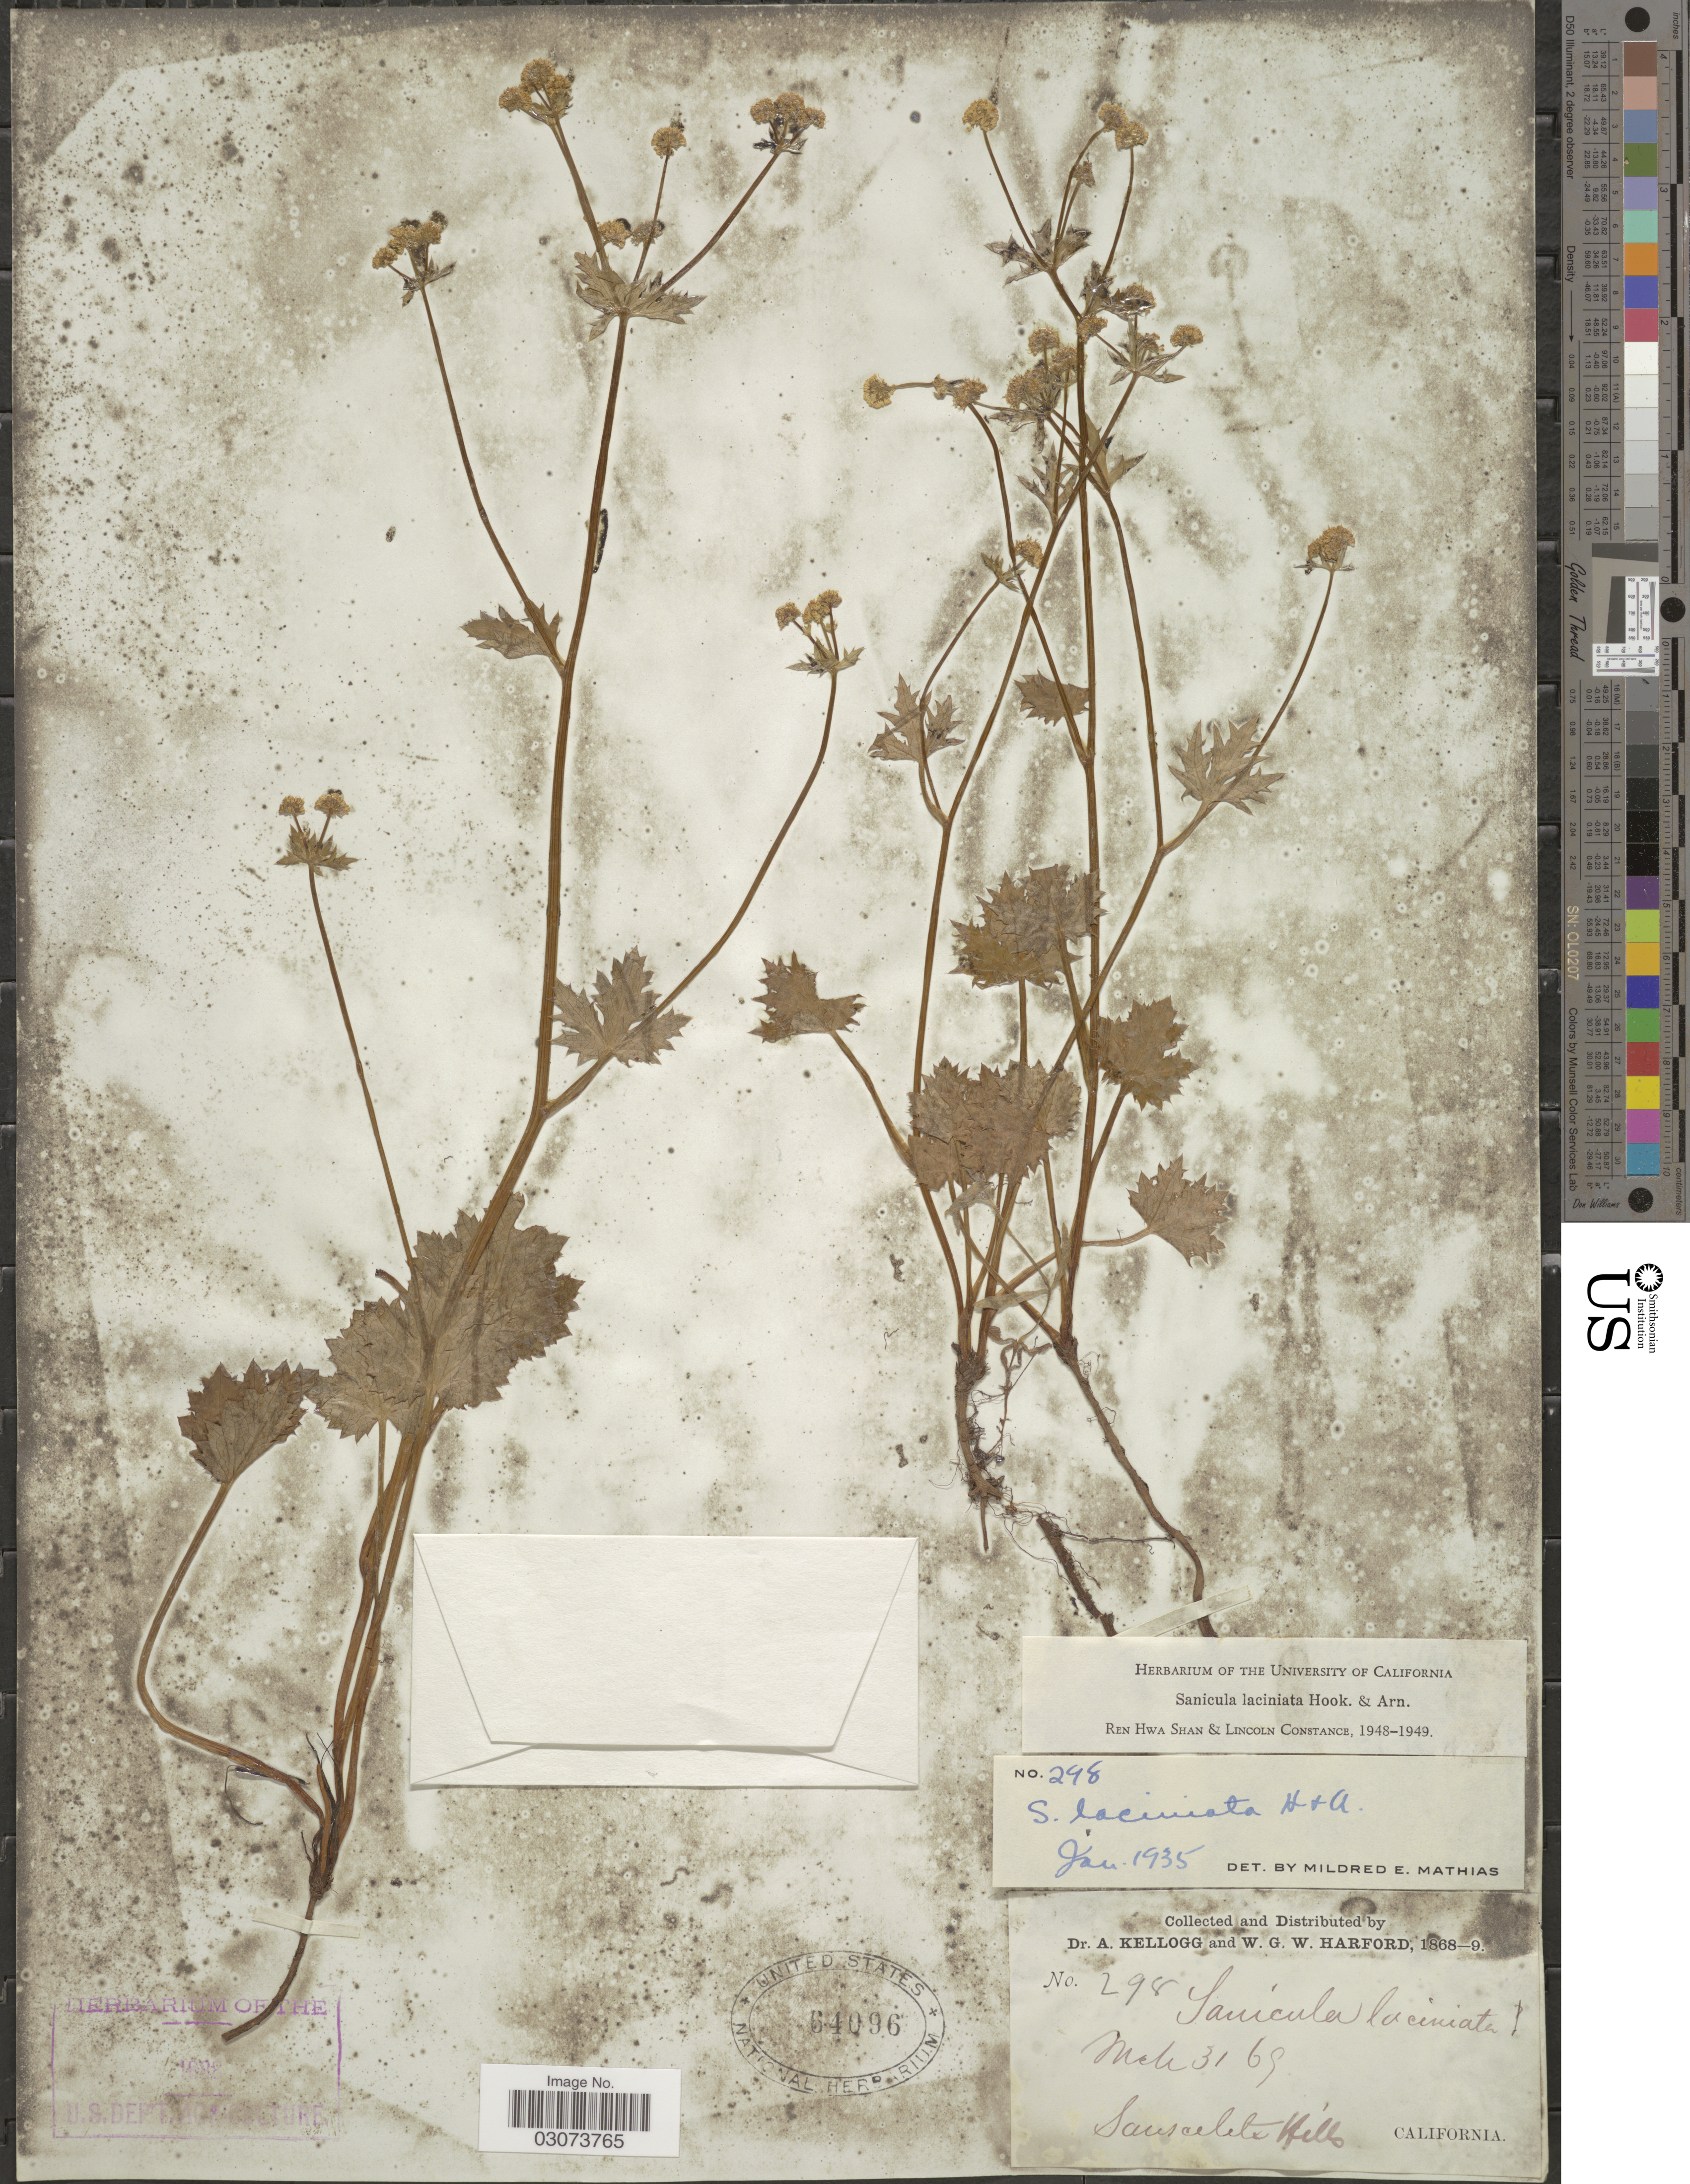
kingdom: Plantae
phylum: Tracheophyta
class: Magnoliopsida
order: Apiales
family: Apiaceae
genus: Sanicula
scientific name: Sanicula laciniata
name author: Hook. & Arn.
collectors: A. Kellogg & W. G. W. Harford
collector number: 298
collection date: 1869-03-31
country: United States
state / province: California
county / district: Marin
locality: Sausalito Hills.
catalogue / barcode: US 64096